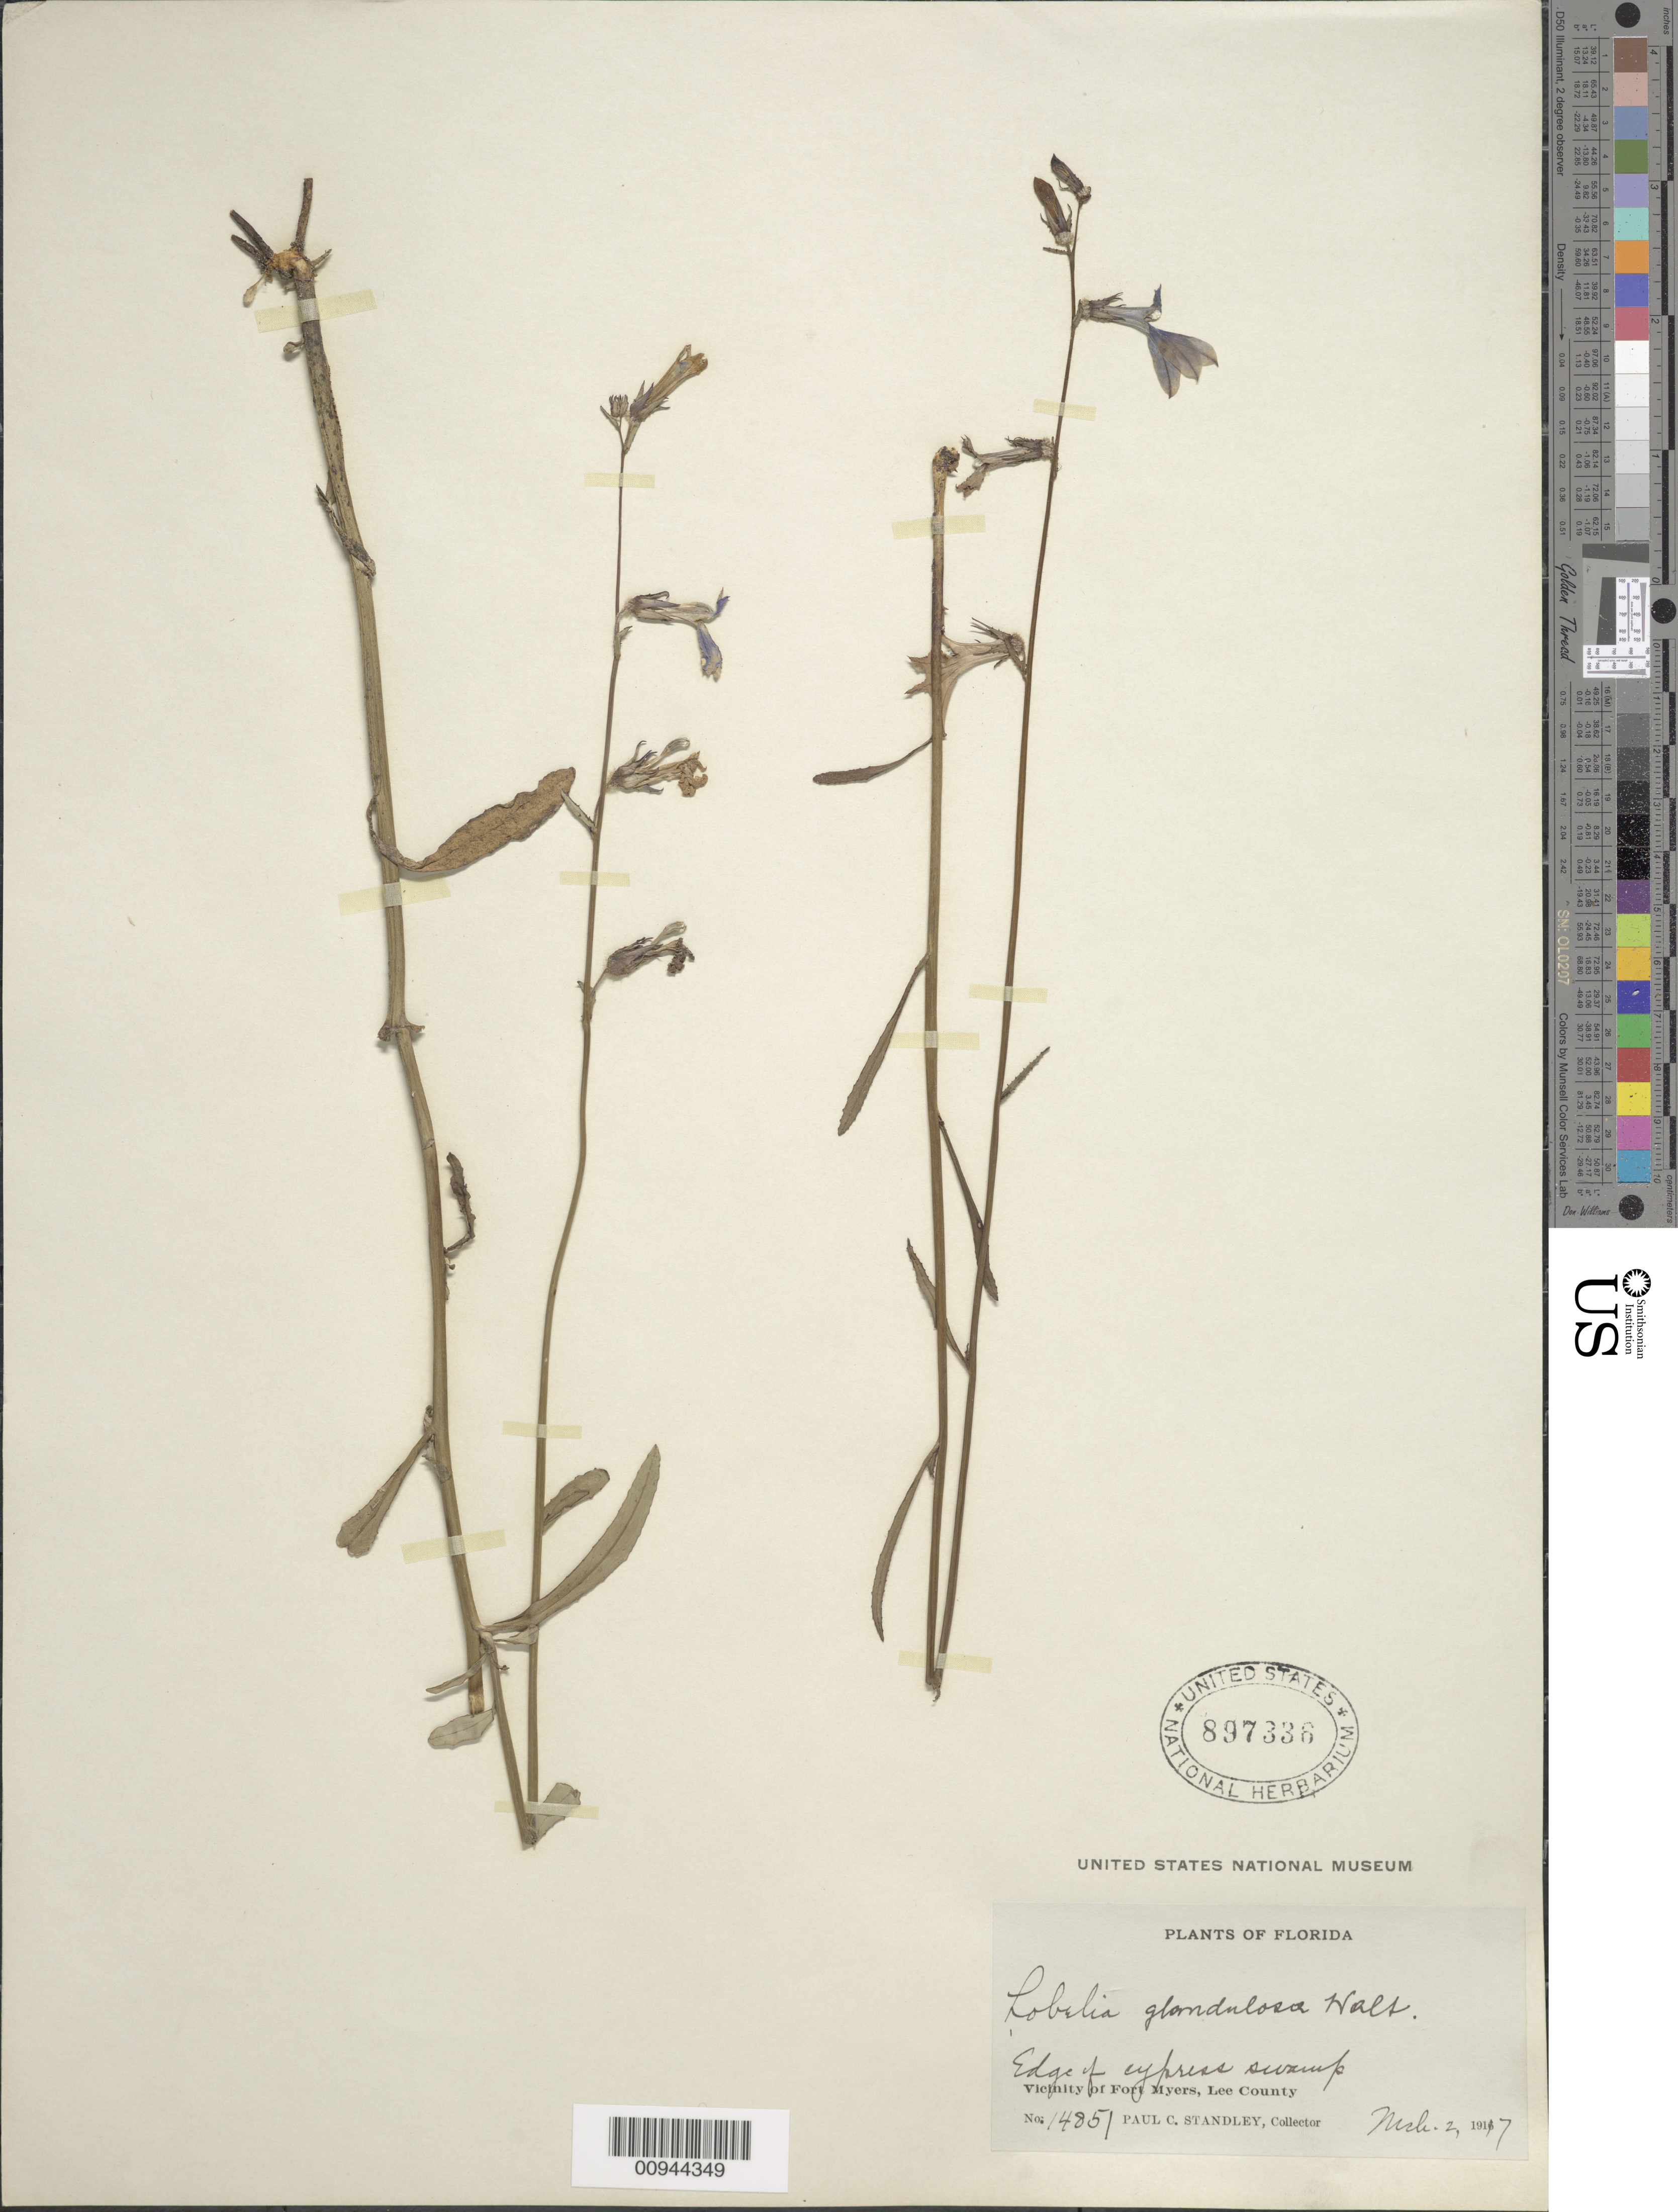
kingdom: Plantae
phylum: Tracheophyta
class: Magnoliopsida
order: Asterales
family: Campanulaceae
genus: Lobelia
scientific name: Lobelia glandulosa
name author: Walter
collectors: P. C. Standley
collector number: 14851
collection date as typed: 02 Mar 1917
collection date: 1917-03-02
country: United States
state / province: Florida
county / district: Lee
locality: Fort Myers.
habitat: edge of cypress swamp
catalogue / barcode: US 897336